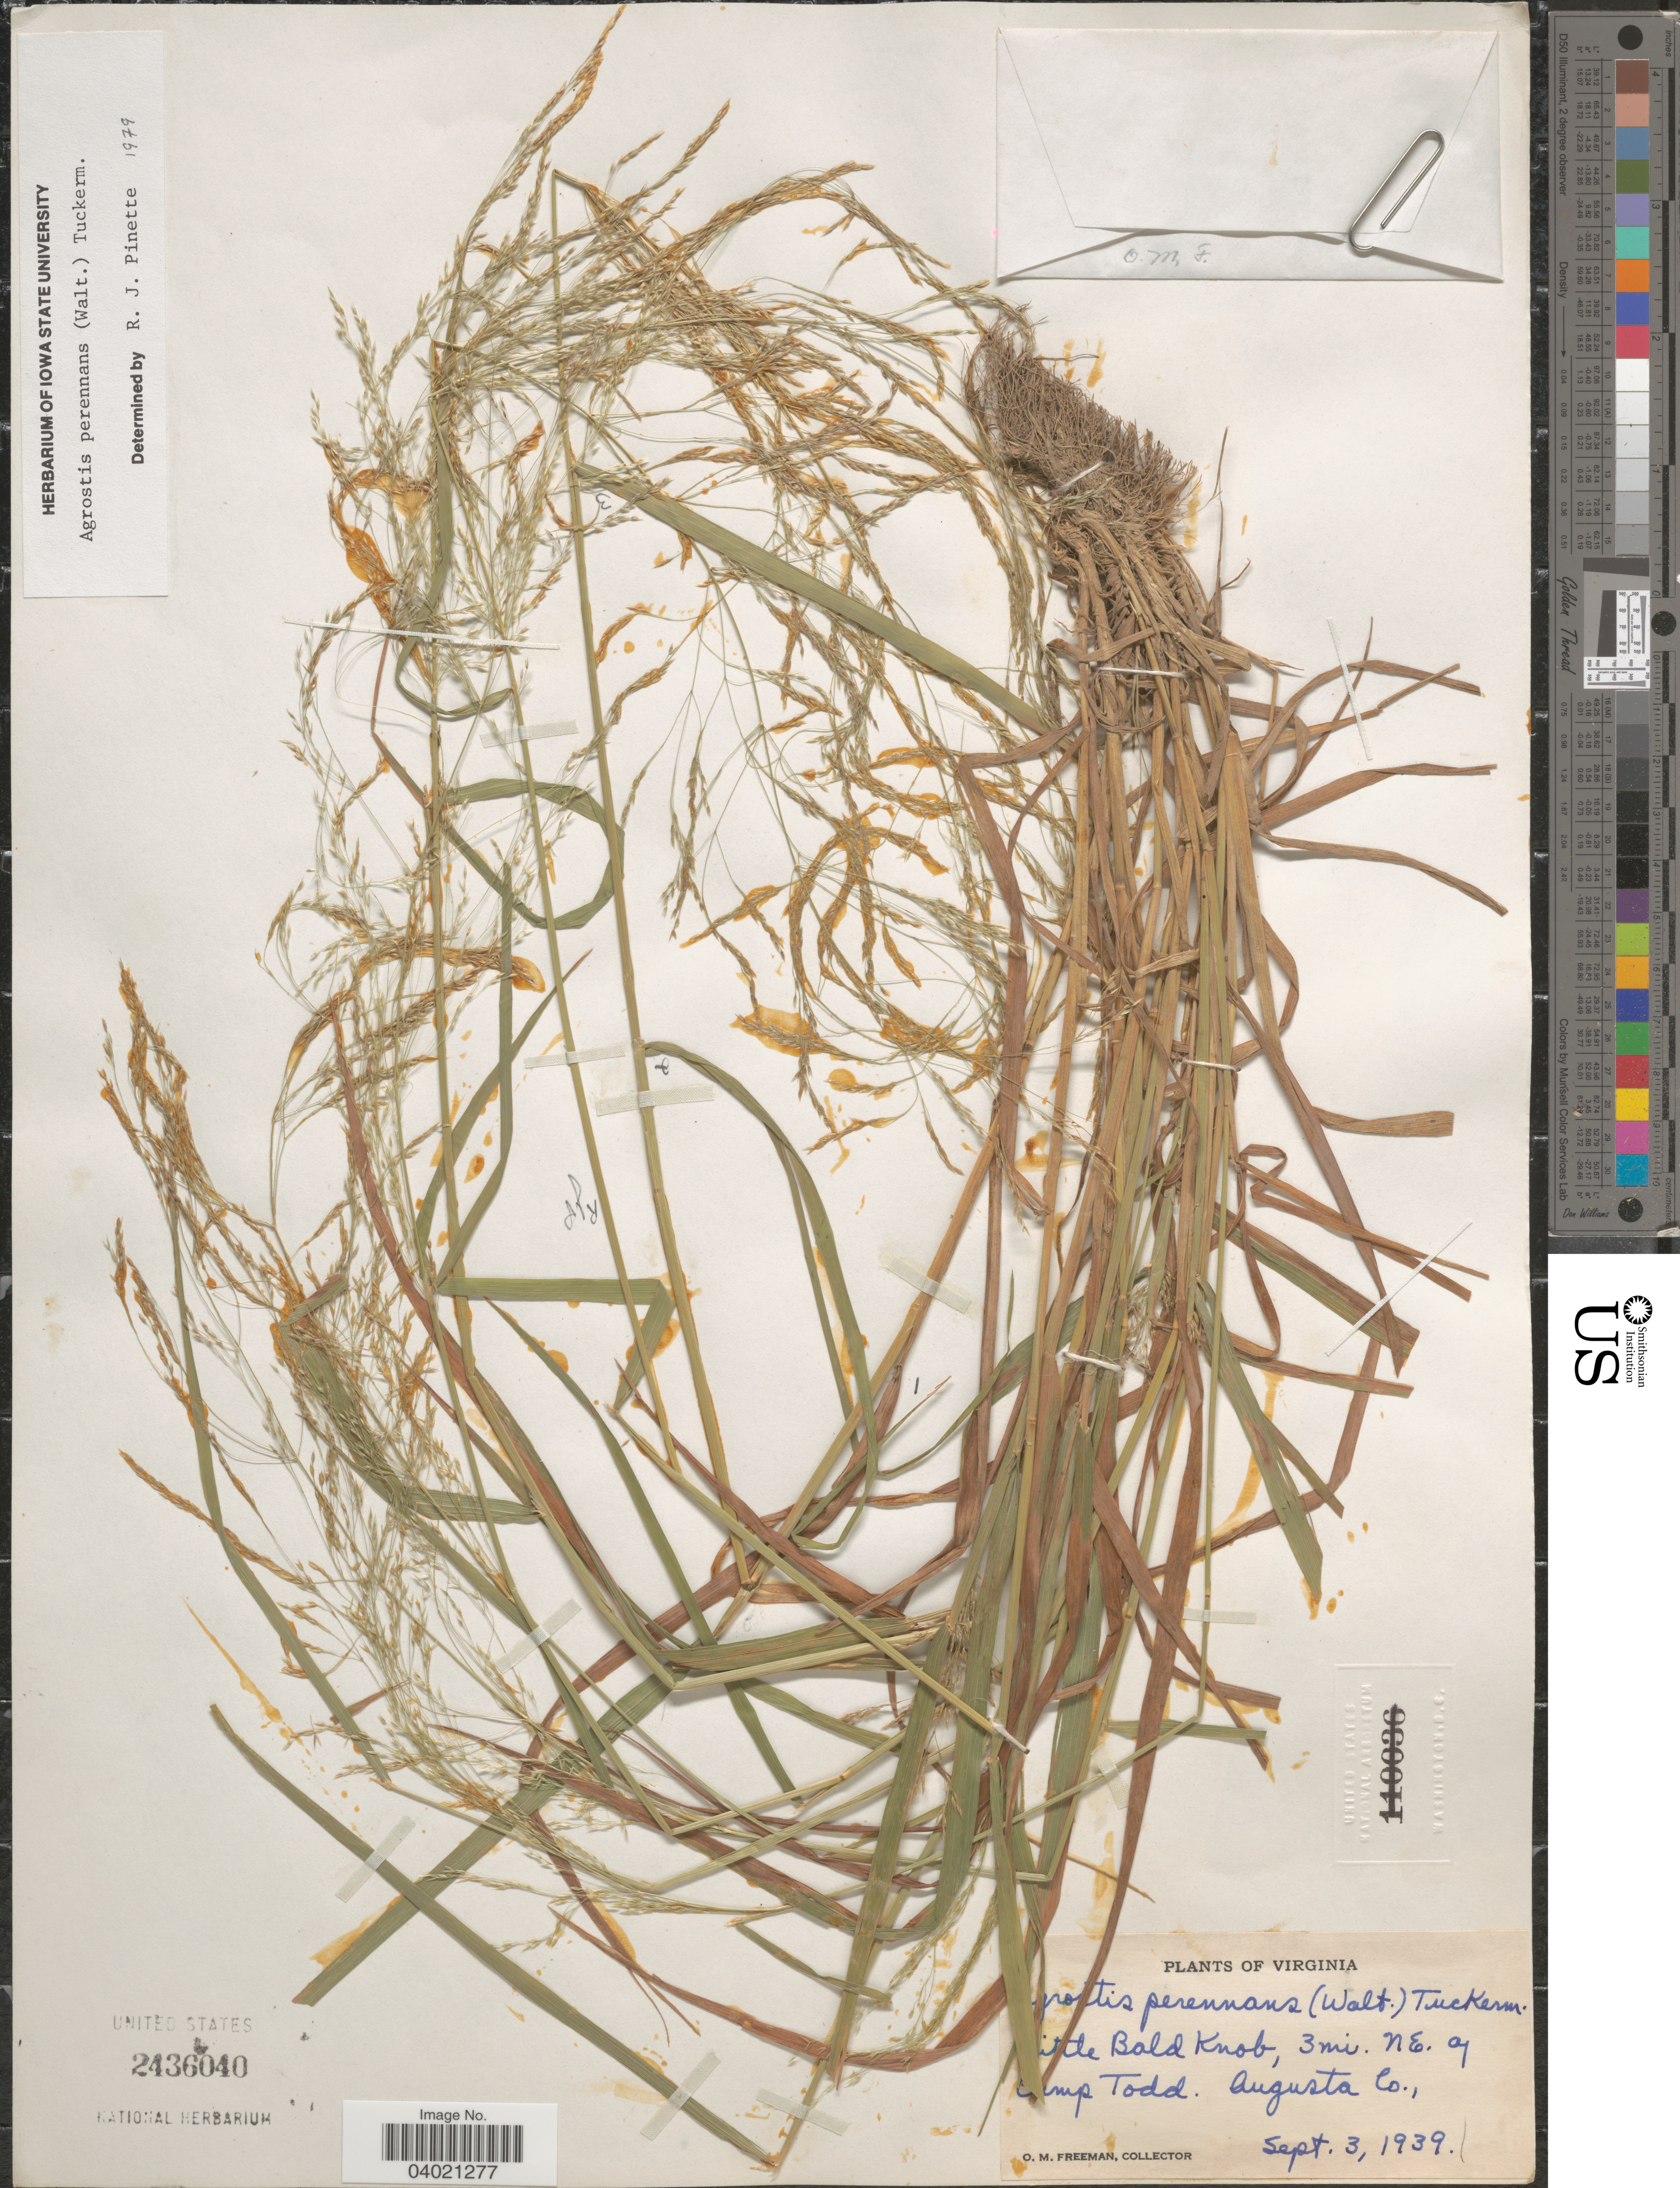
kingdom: Plantae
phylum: Tracheophyta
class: Liliopsida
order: Poales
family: Poaceae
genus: Agrostis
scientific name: Agrostis perennans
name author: (Walter) Tuck.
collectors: O. Freeman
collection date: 1939-09-03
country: United States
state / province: Virginia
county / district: Augusta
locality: Little Bald Knob, 3mi. NE. of Camp Todd. Augusta Co.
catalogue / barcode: US 2436040